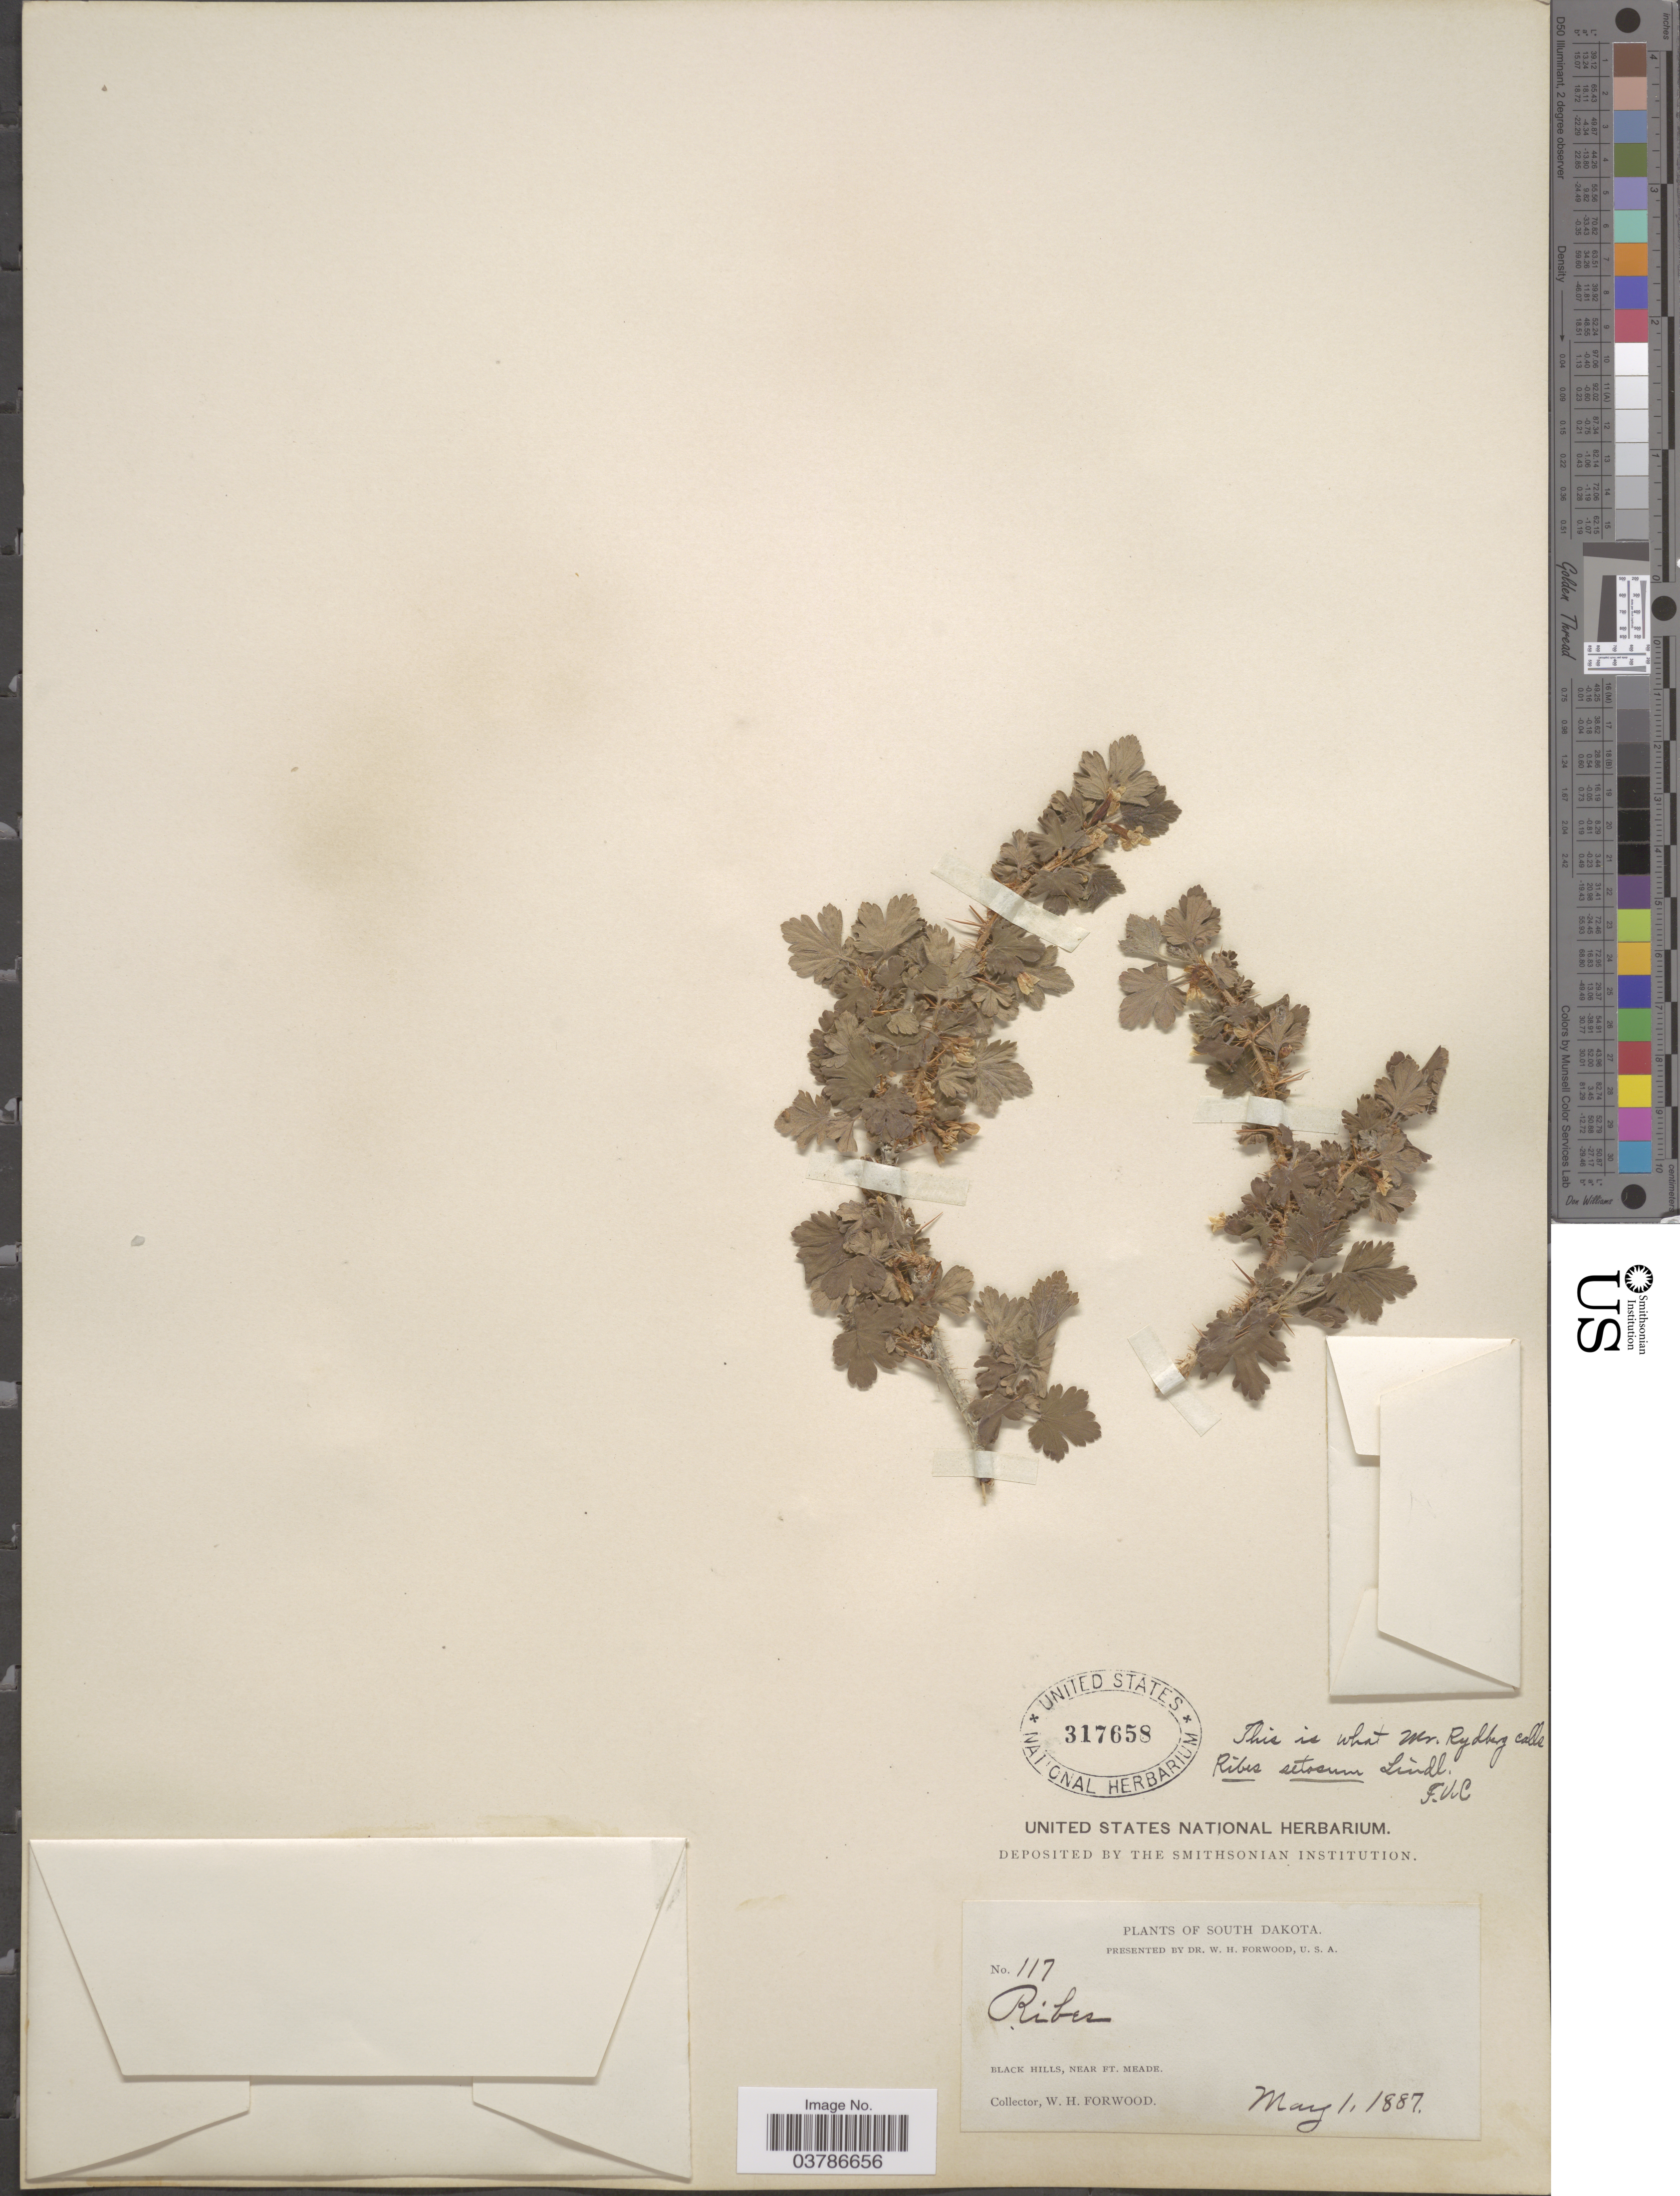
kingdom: Plantae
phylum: Tracheophyta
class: Magnoliopsida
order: Saxifragales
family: Grossulariaceae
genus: Ribes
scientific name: Ribes oxyacanthoides var. setosum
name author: (Lindl.) Dorn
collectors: W. Forwood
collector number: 117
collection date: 1887-05-01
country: United States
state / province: South Dakota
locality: Black Hills, near Ft. Meade.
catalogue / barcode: US 317658